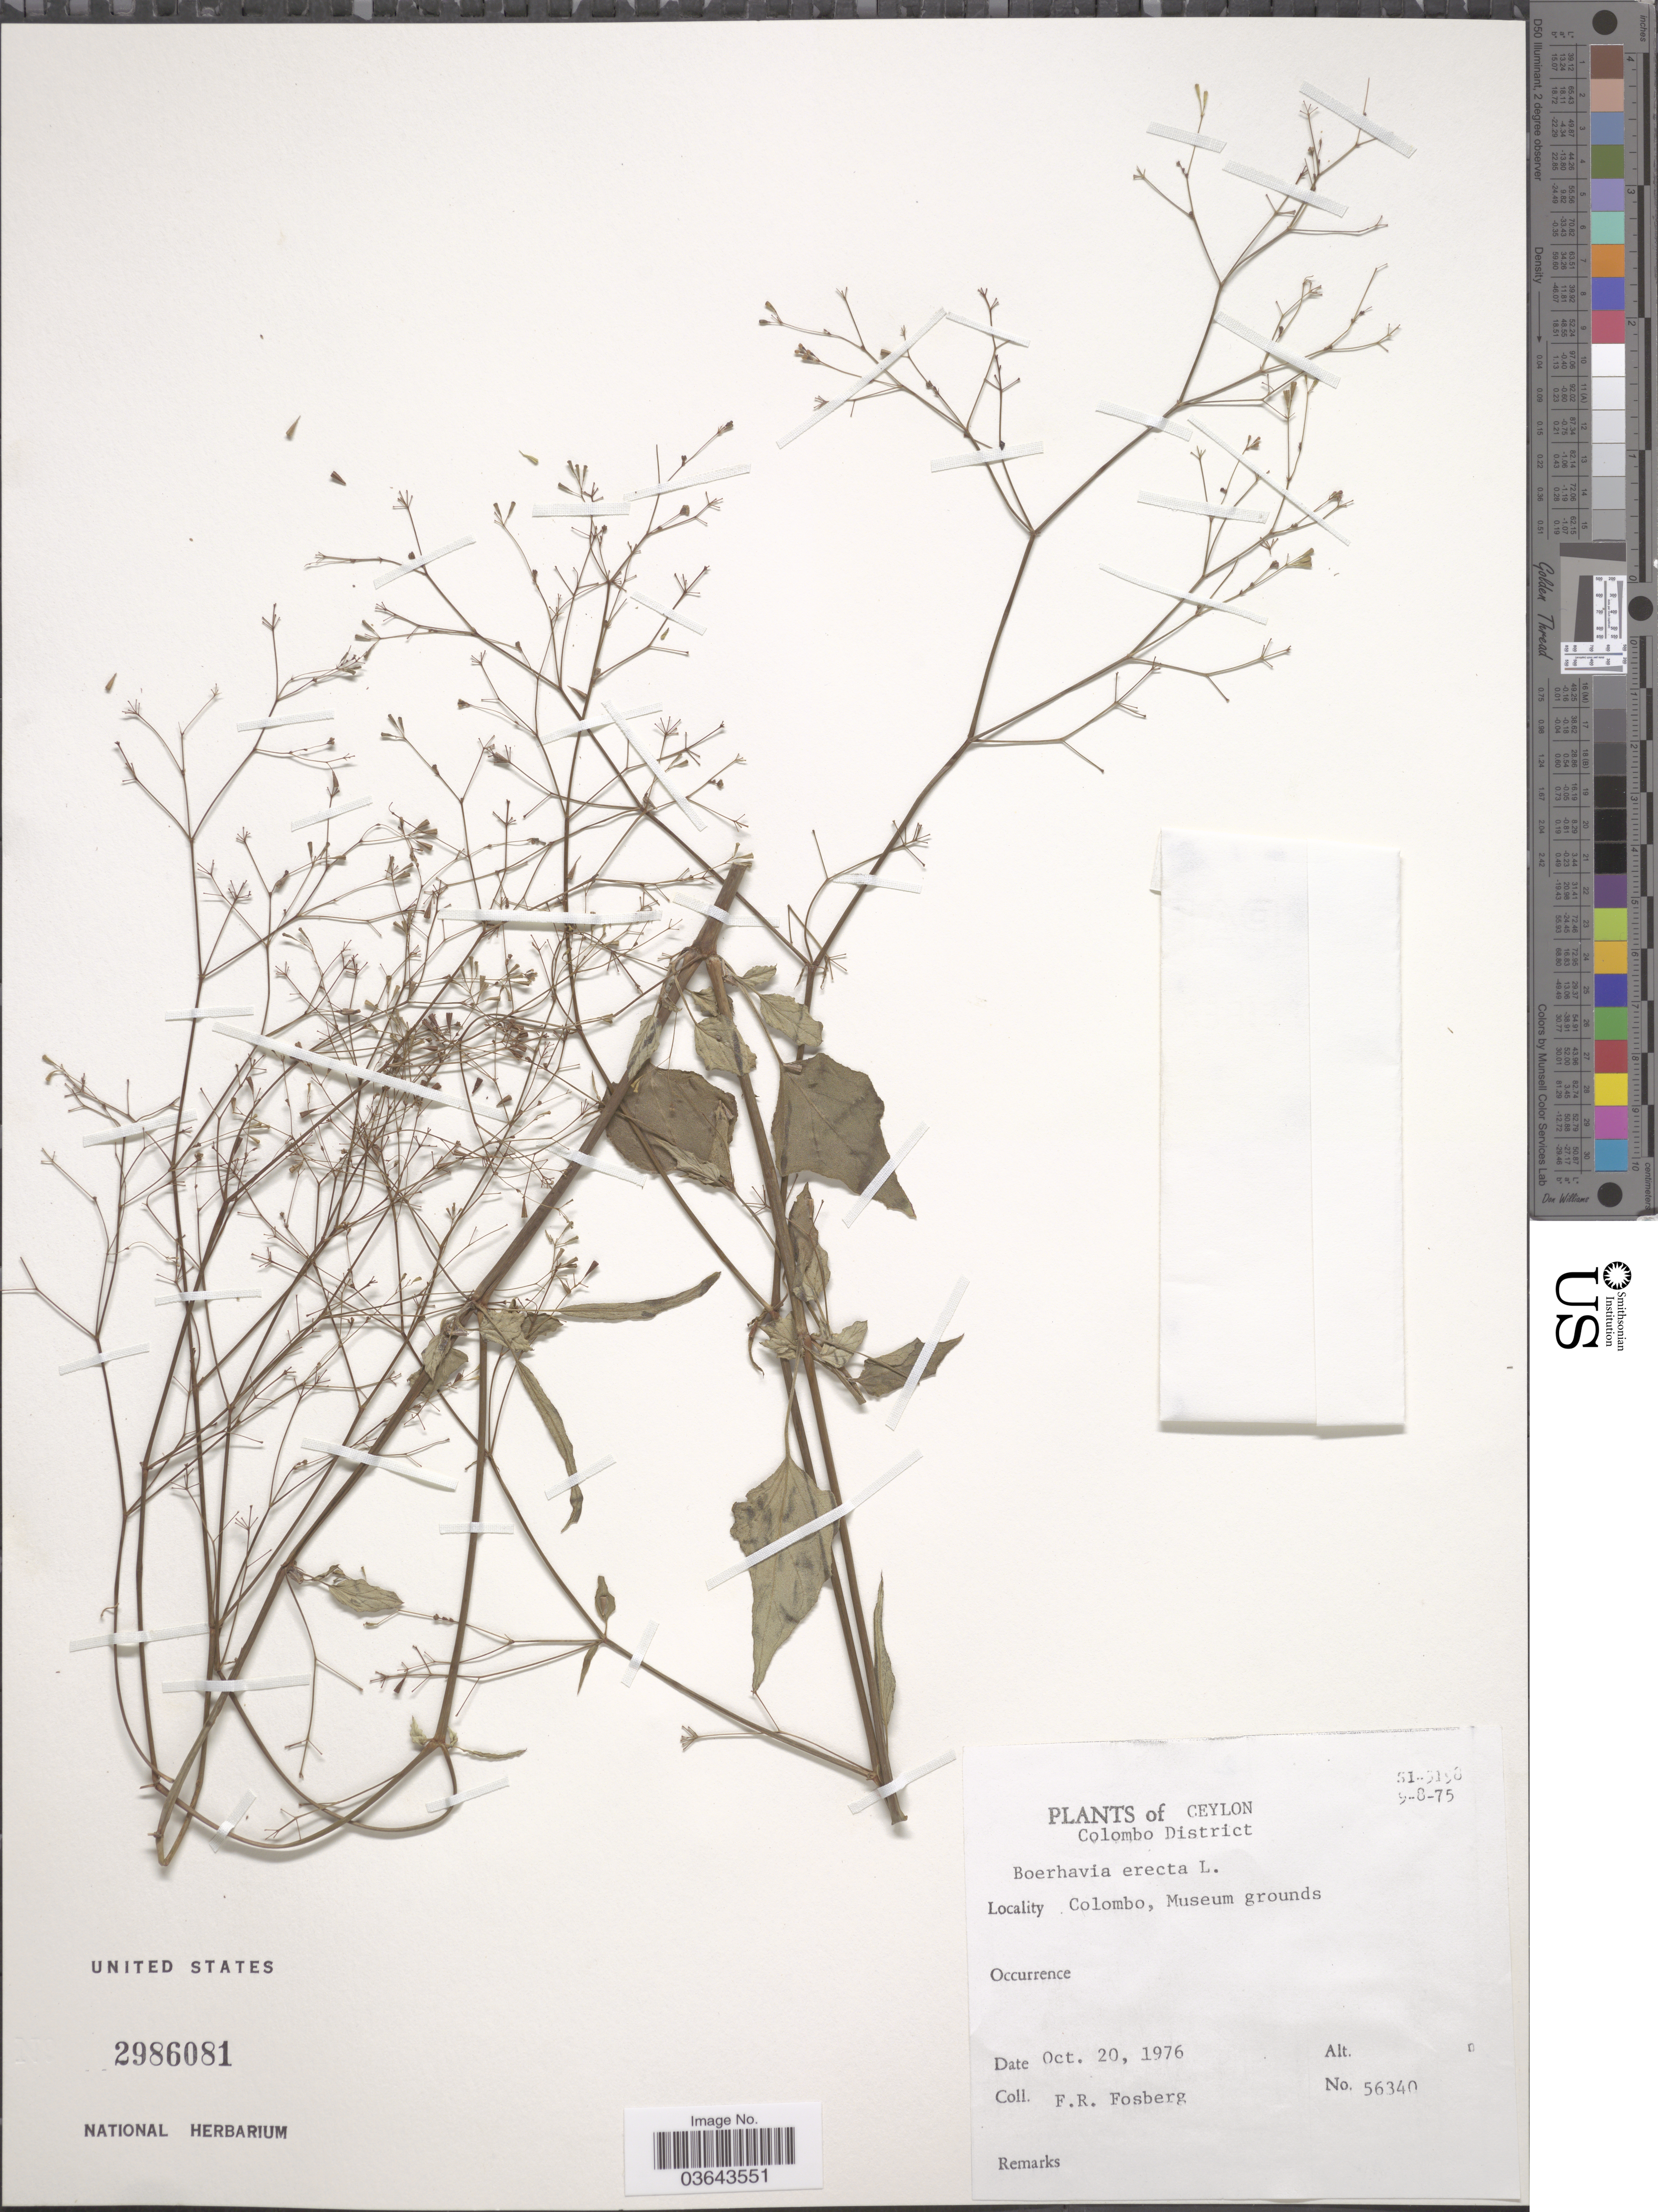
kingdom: Plantae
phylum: Tracheophyta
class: Magnoliopsida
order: Caryophyllales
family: Nyctaginaceae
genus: Boerhavia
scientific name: Boerhavia erecta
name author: L.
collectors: F. R. Fosberg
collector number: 56340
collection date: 1976-10-20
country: Sri Lanka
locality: Ceylon. Colombo District, Museum grounds.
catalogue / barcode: US 2986081